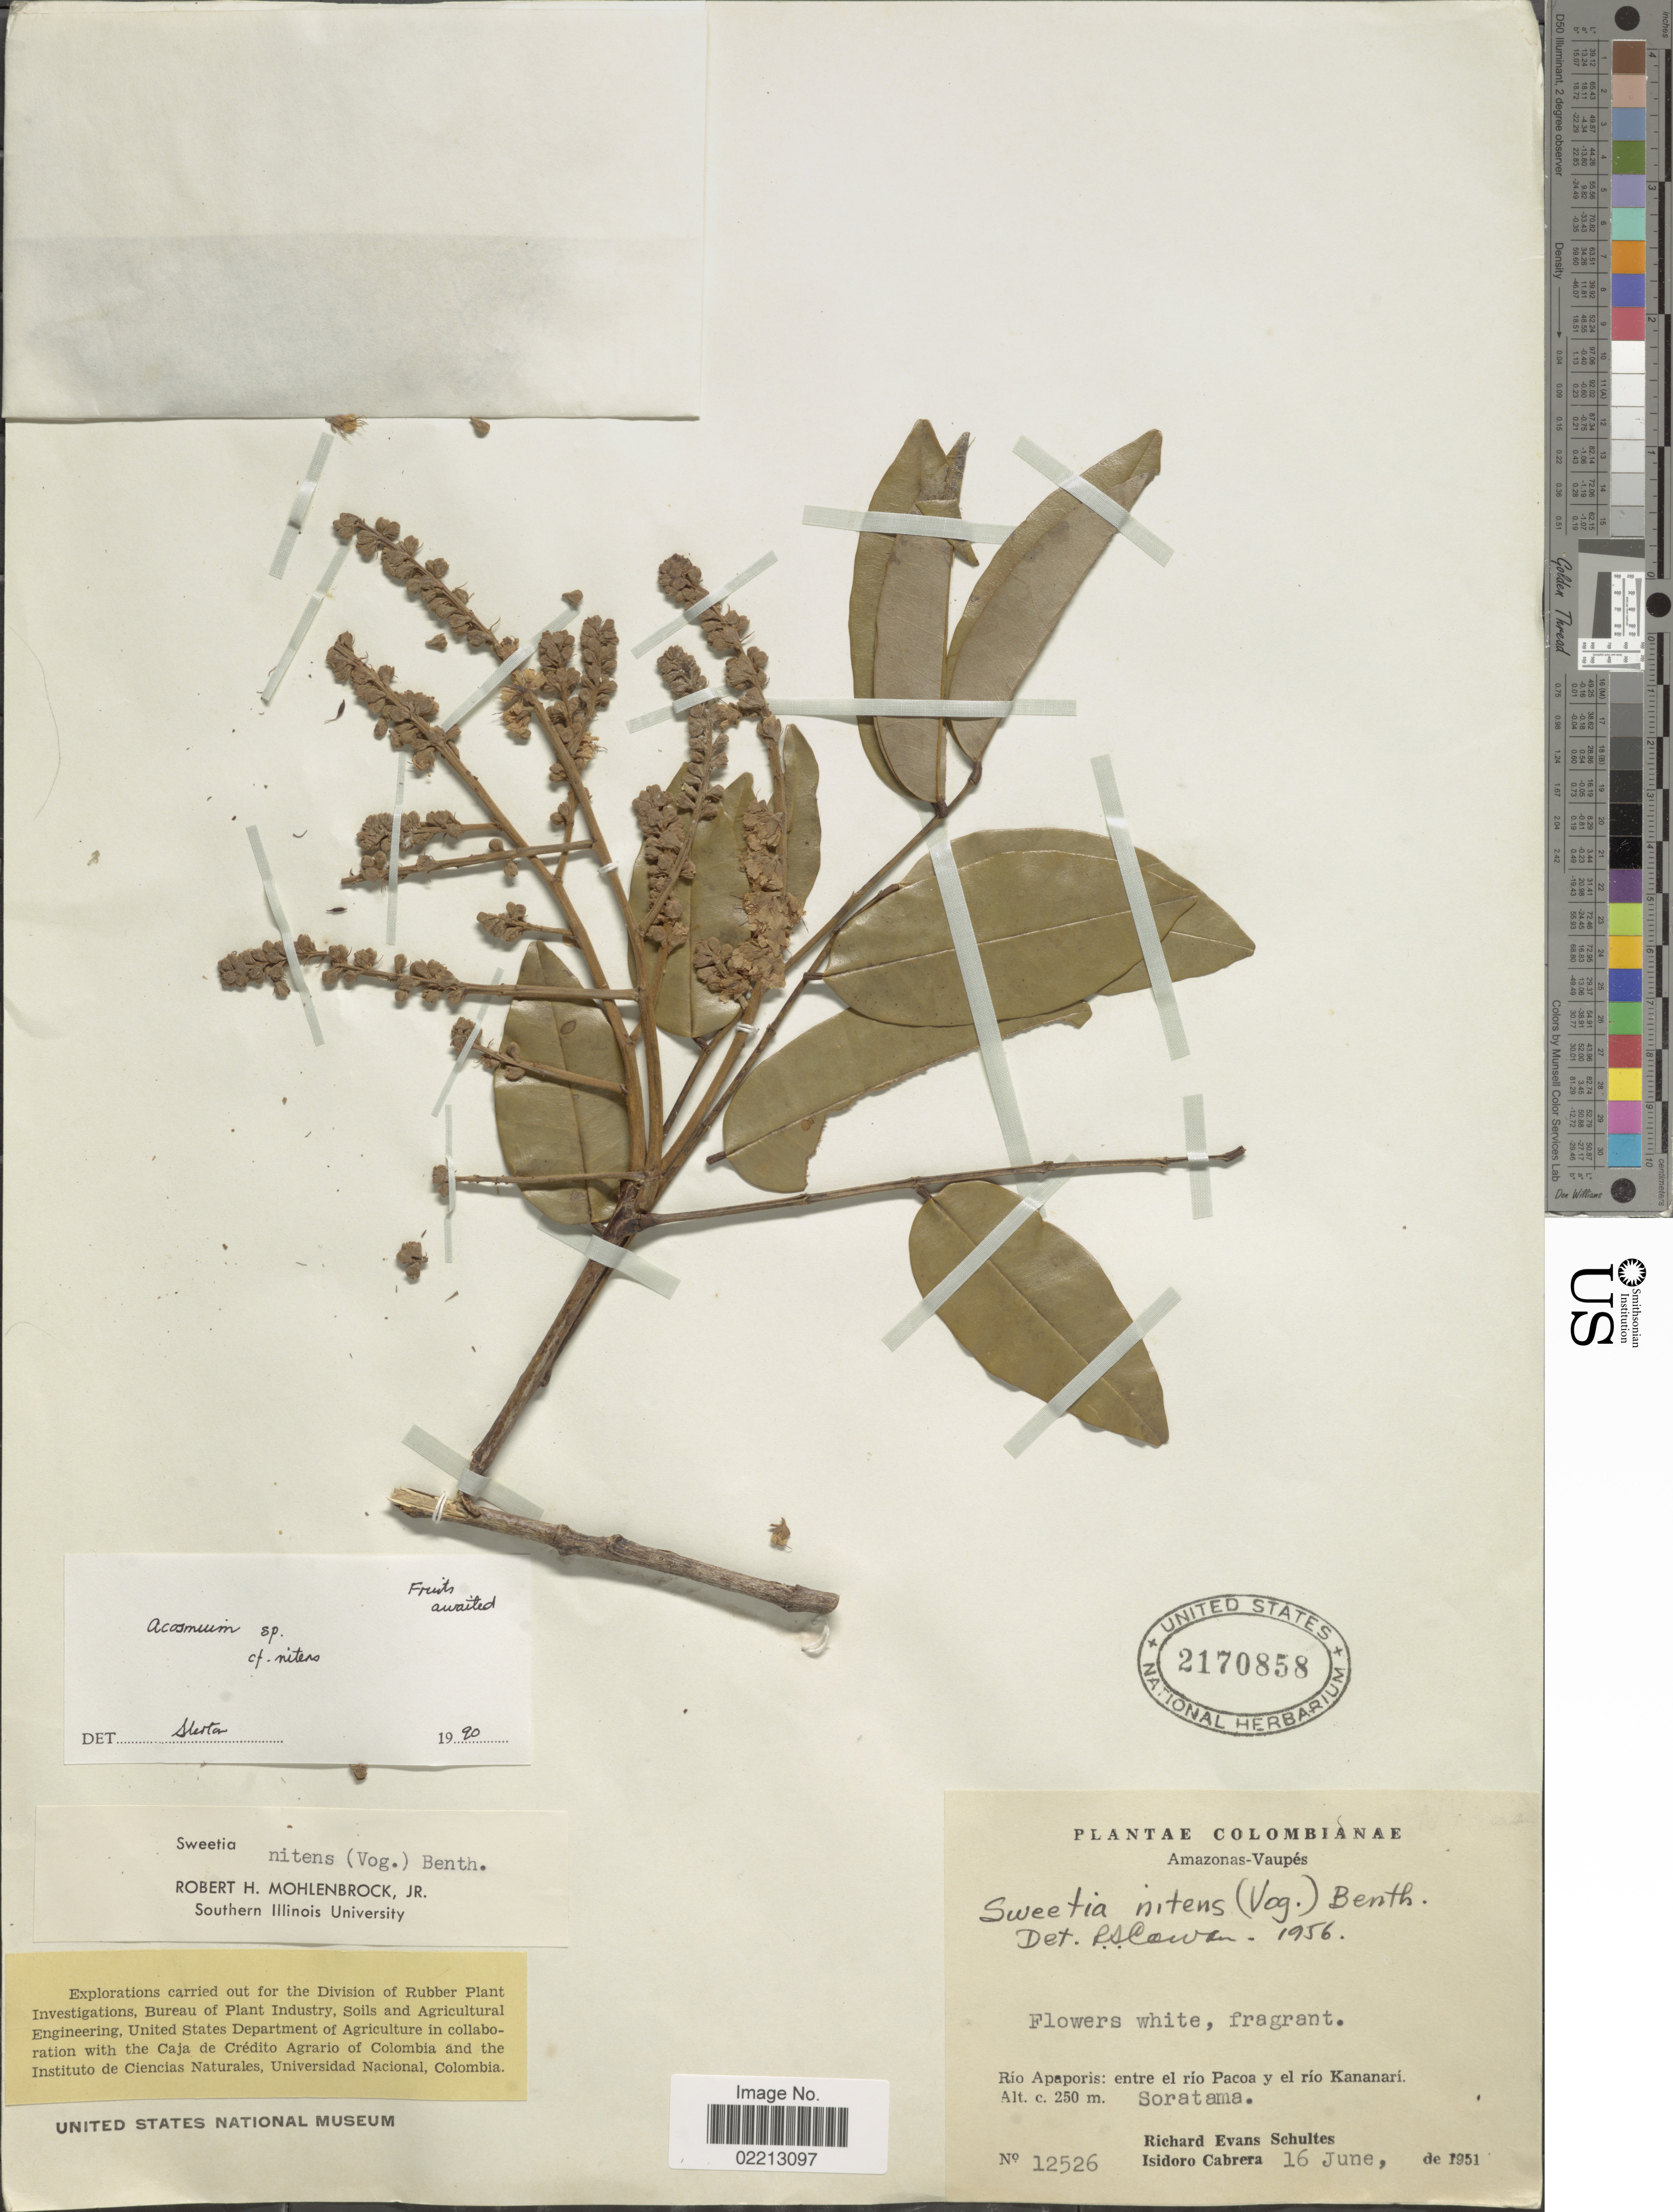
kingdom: Plantae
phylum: Tracheophyta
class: Magnoliopsida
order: Fabales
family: Fabaceae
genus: Acosmium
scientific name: Acosmium nitens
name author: (Vogel) Yakovlev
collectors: R. E. Schultes & I. Cabrera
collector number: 12526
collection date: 1951-06-16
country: Colombia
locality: Amazonas-Vaupes, Rio Apaporis: entre el rio Pacoa y el rio Kananari, Soratama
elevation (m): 250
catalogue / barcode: US 2170858